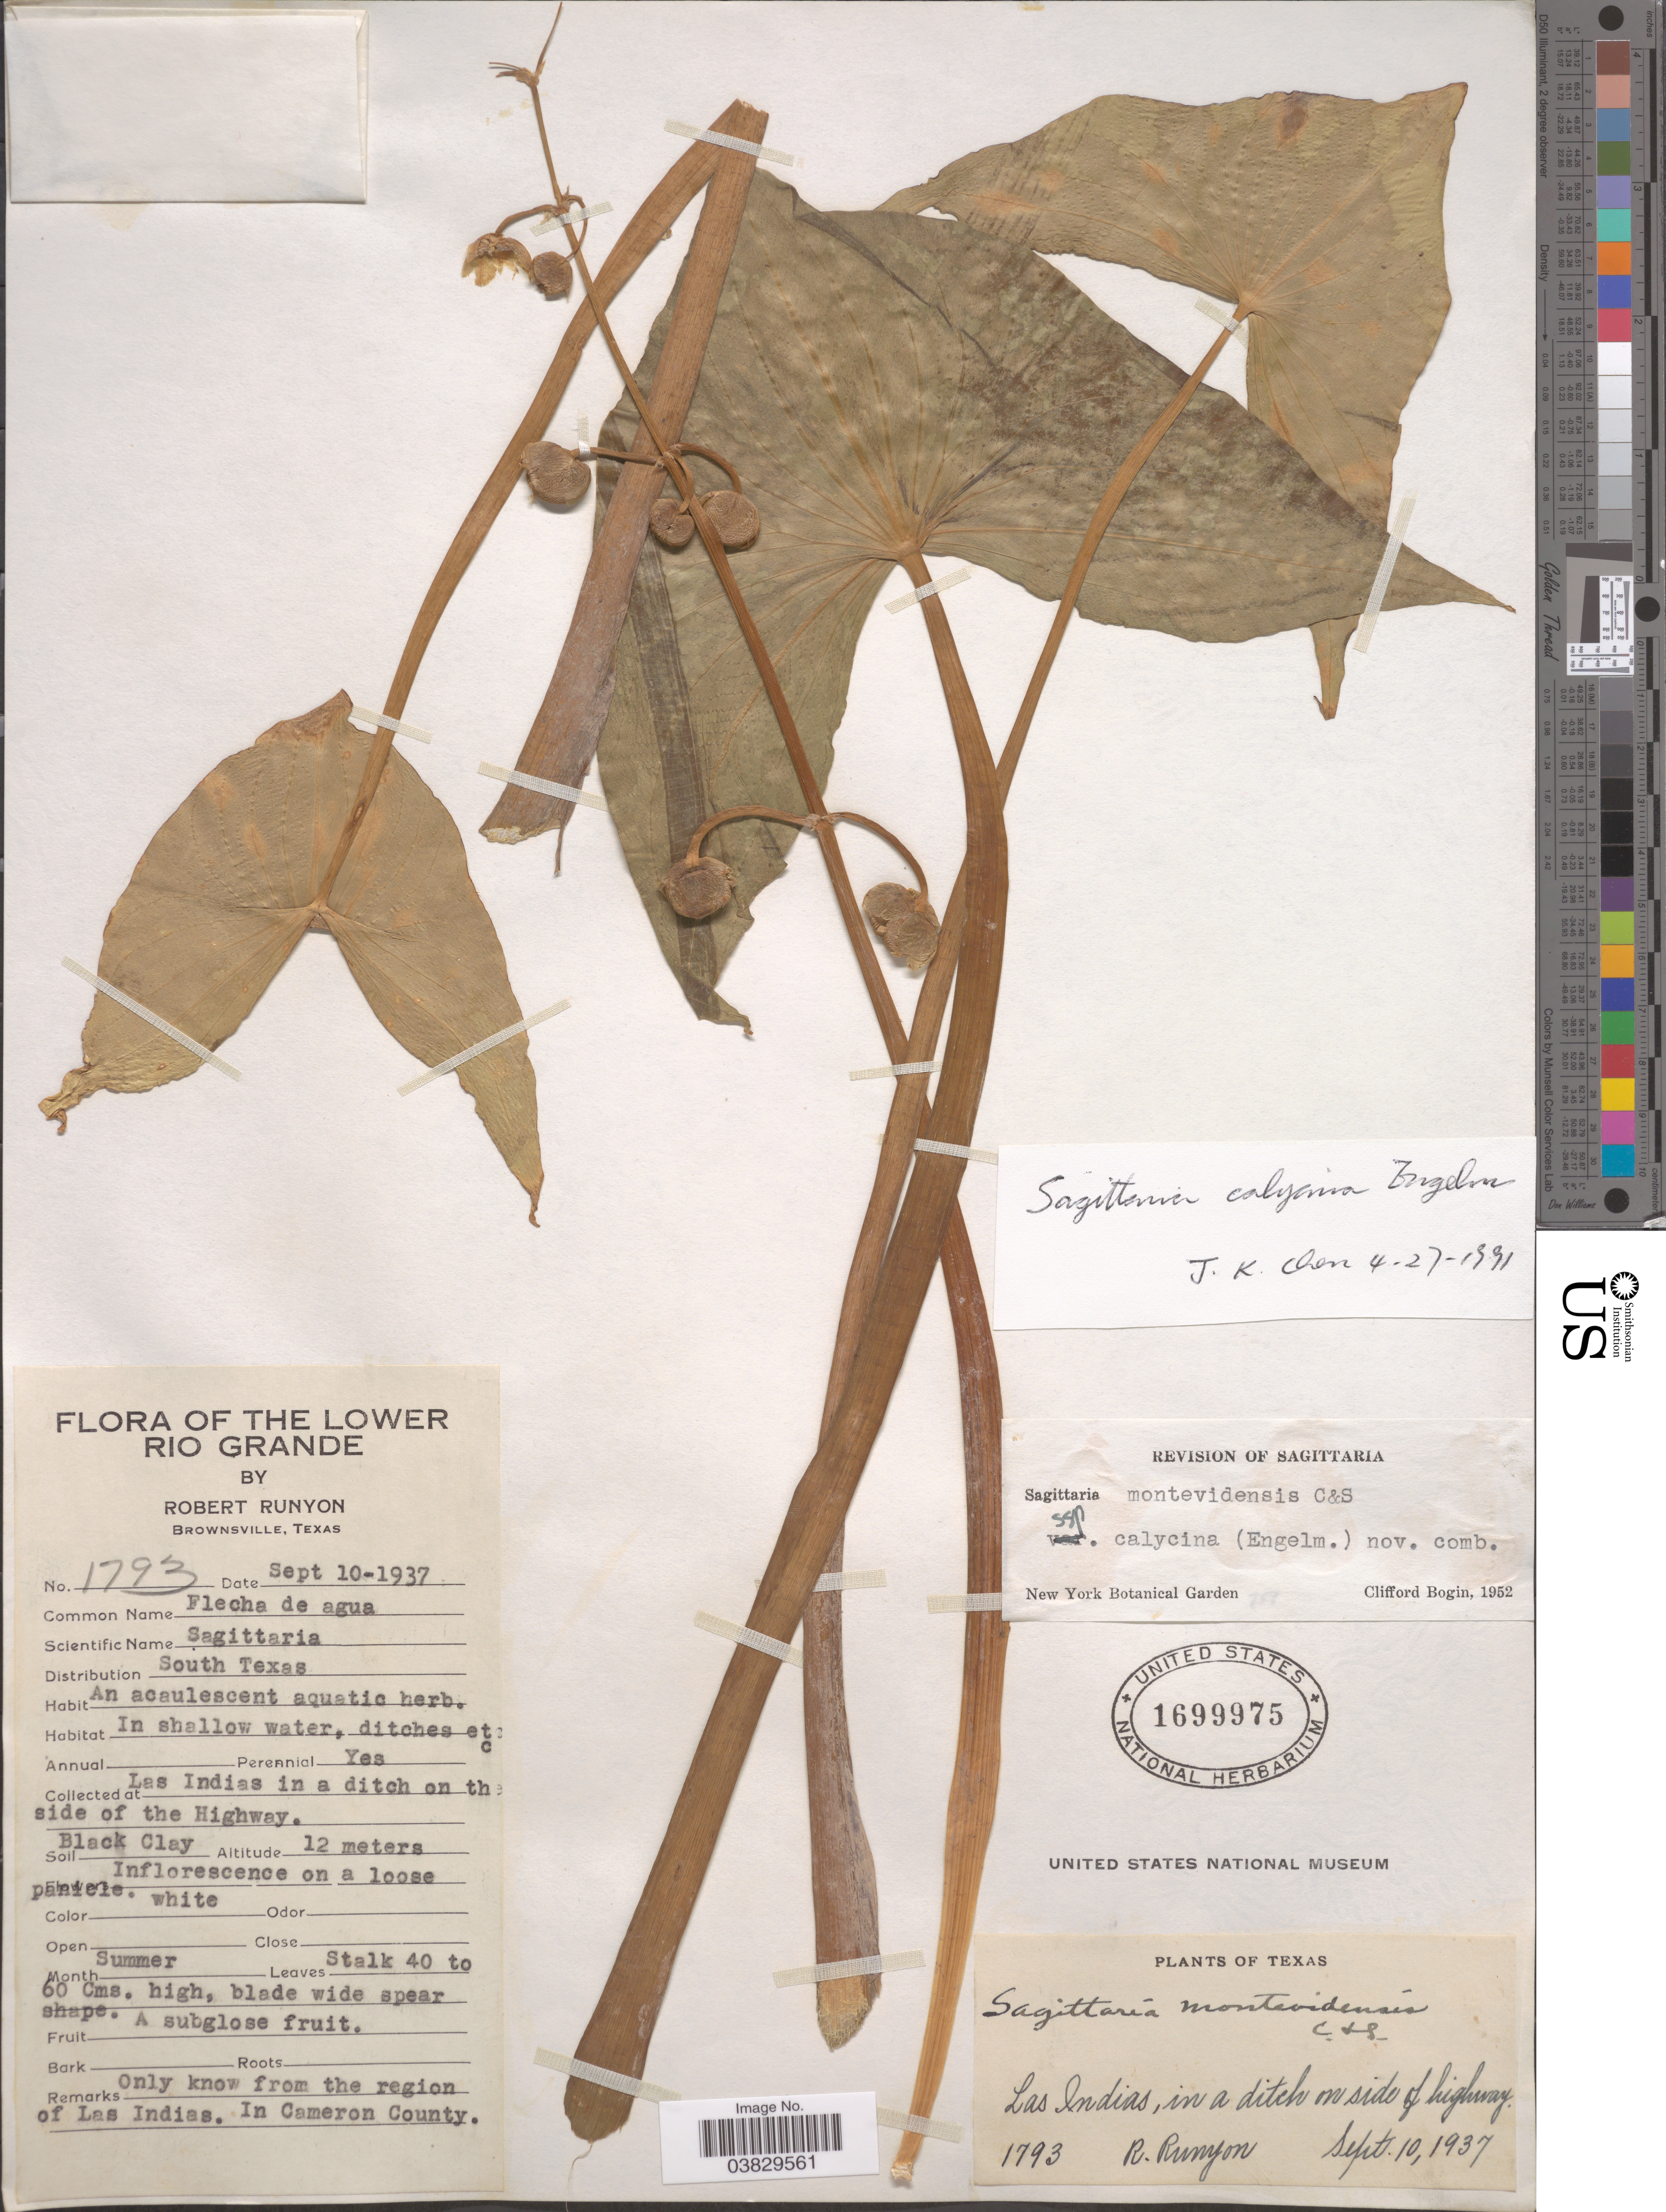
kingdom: Plantae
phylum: Tracheophyta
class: Liliopsida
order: Alismatales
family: Alismataceae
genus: Sagittaria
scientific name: Sagittaria calycina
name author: Engelm.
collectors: R. Runyon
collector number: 1793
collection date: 1937-09-10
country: United States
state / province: Texas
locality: The Lower Rio Grande. Las Indias in a ditch on the side of the Highway.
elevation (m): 12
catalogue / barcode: US 1699975